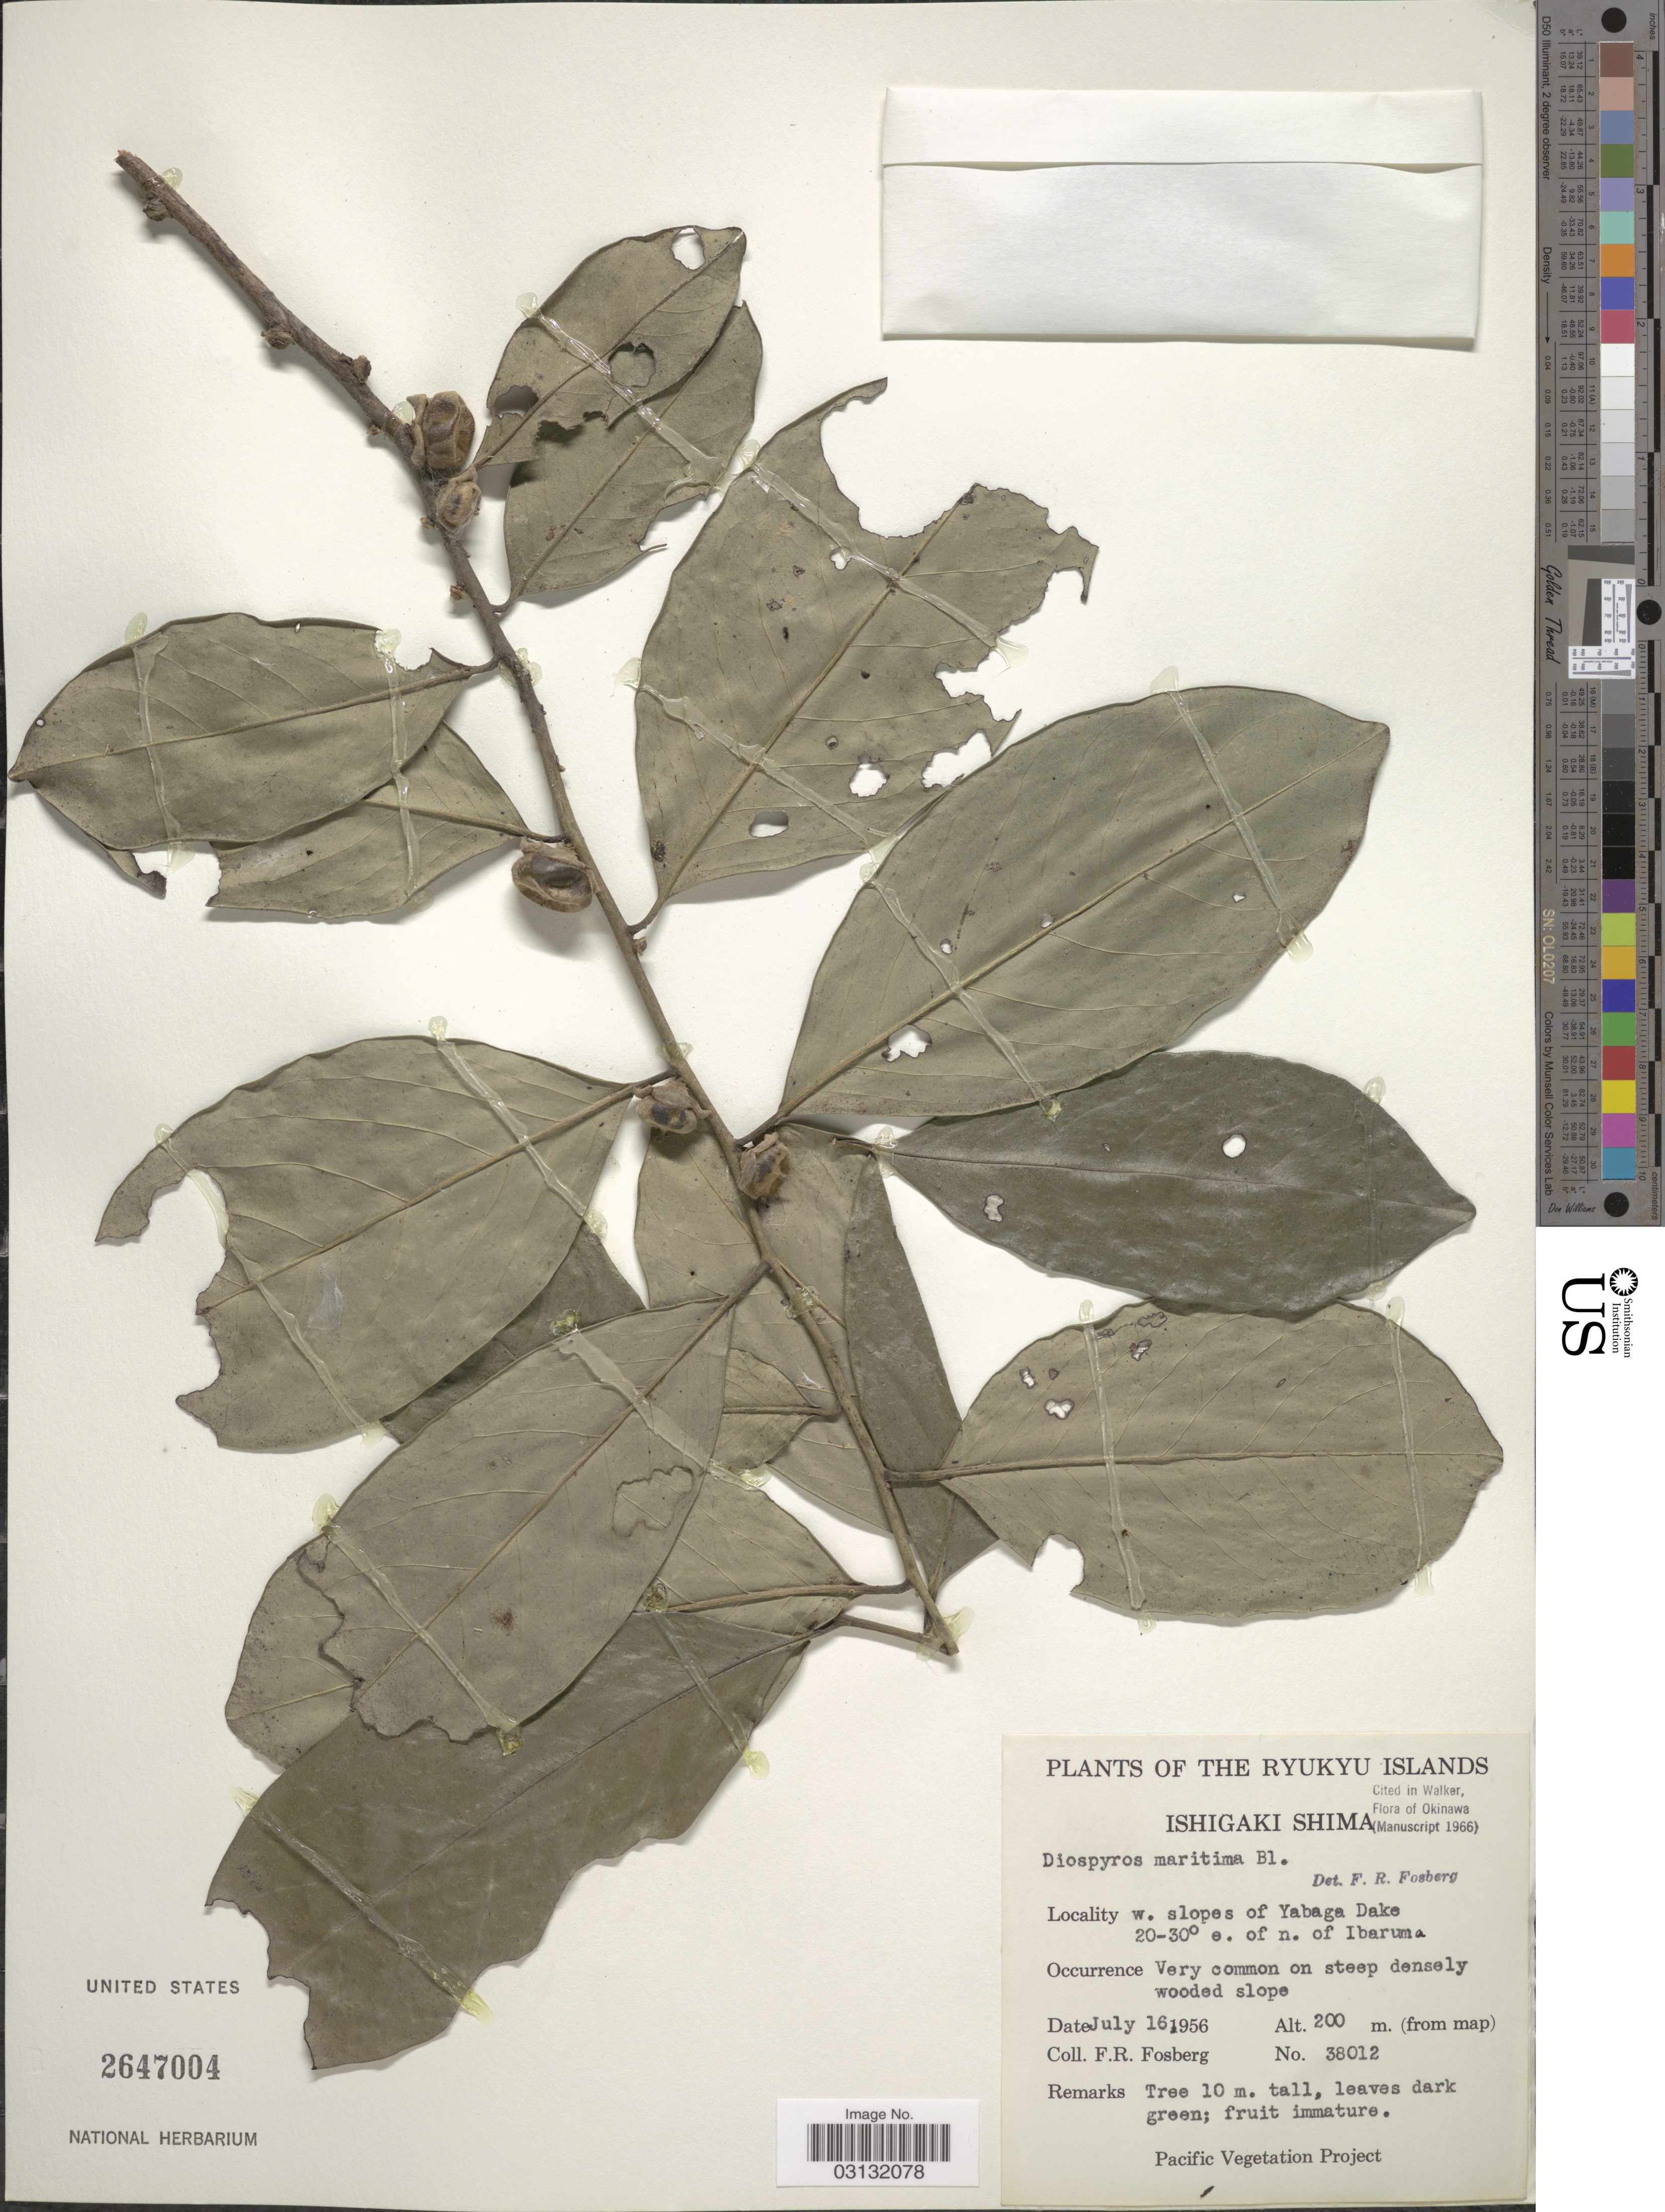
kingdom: Plantae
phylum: Tracheophyta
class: Magnoliopsida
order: Ericales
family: Ebenaceae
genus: Diospyros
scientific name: Diospyros maritima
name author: Blume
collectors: F. R. Fosberg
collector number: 38012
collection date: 1956-07-16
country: Japan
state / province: Okinawa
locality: The Ryukyu Islands, Ishigaki Shima, w. slopes of Yabaga Dake 20-30° e. of n. Ibaruma.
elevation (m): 200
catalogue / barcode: US 2647004